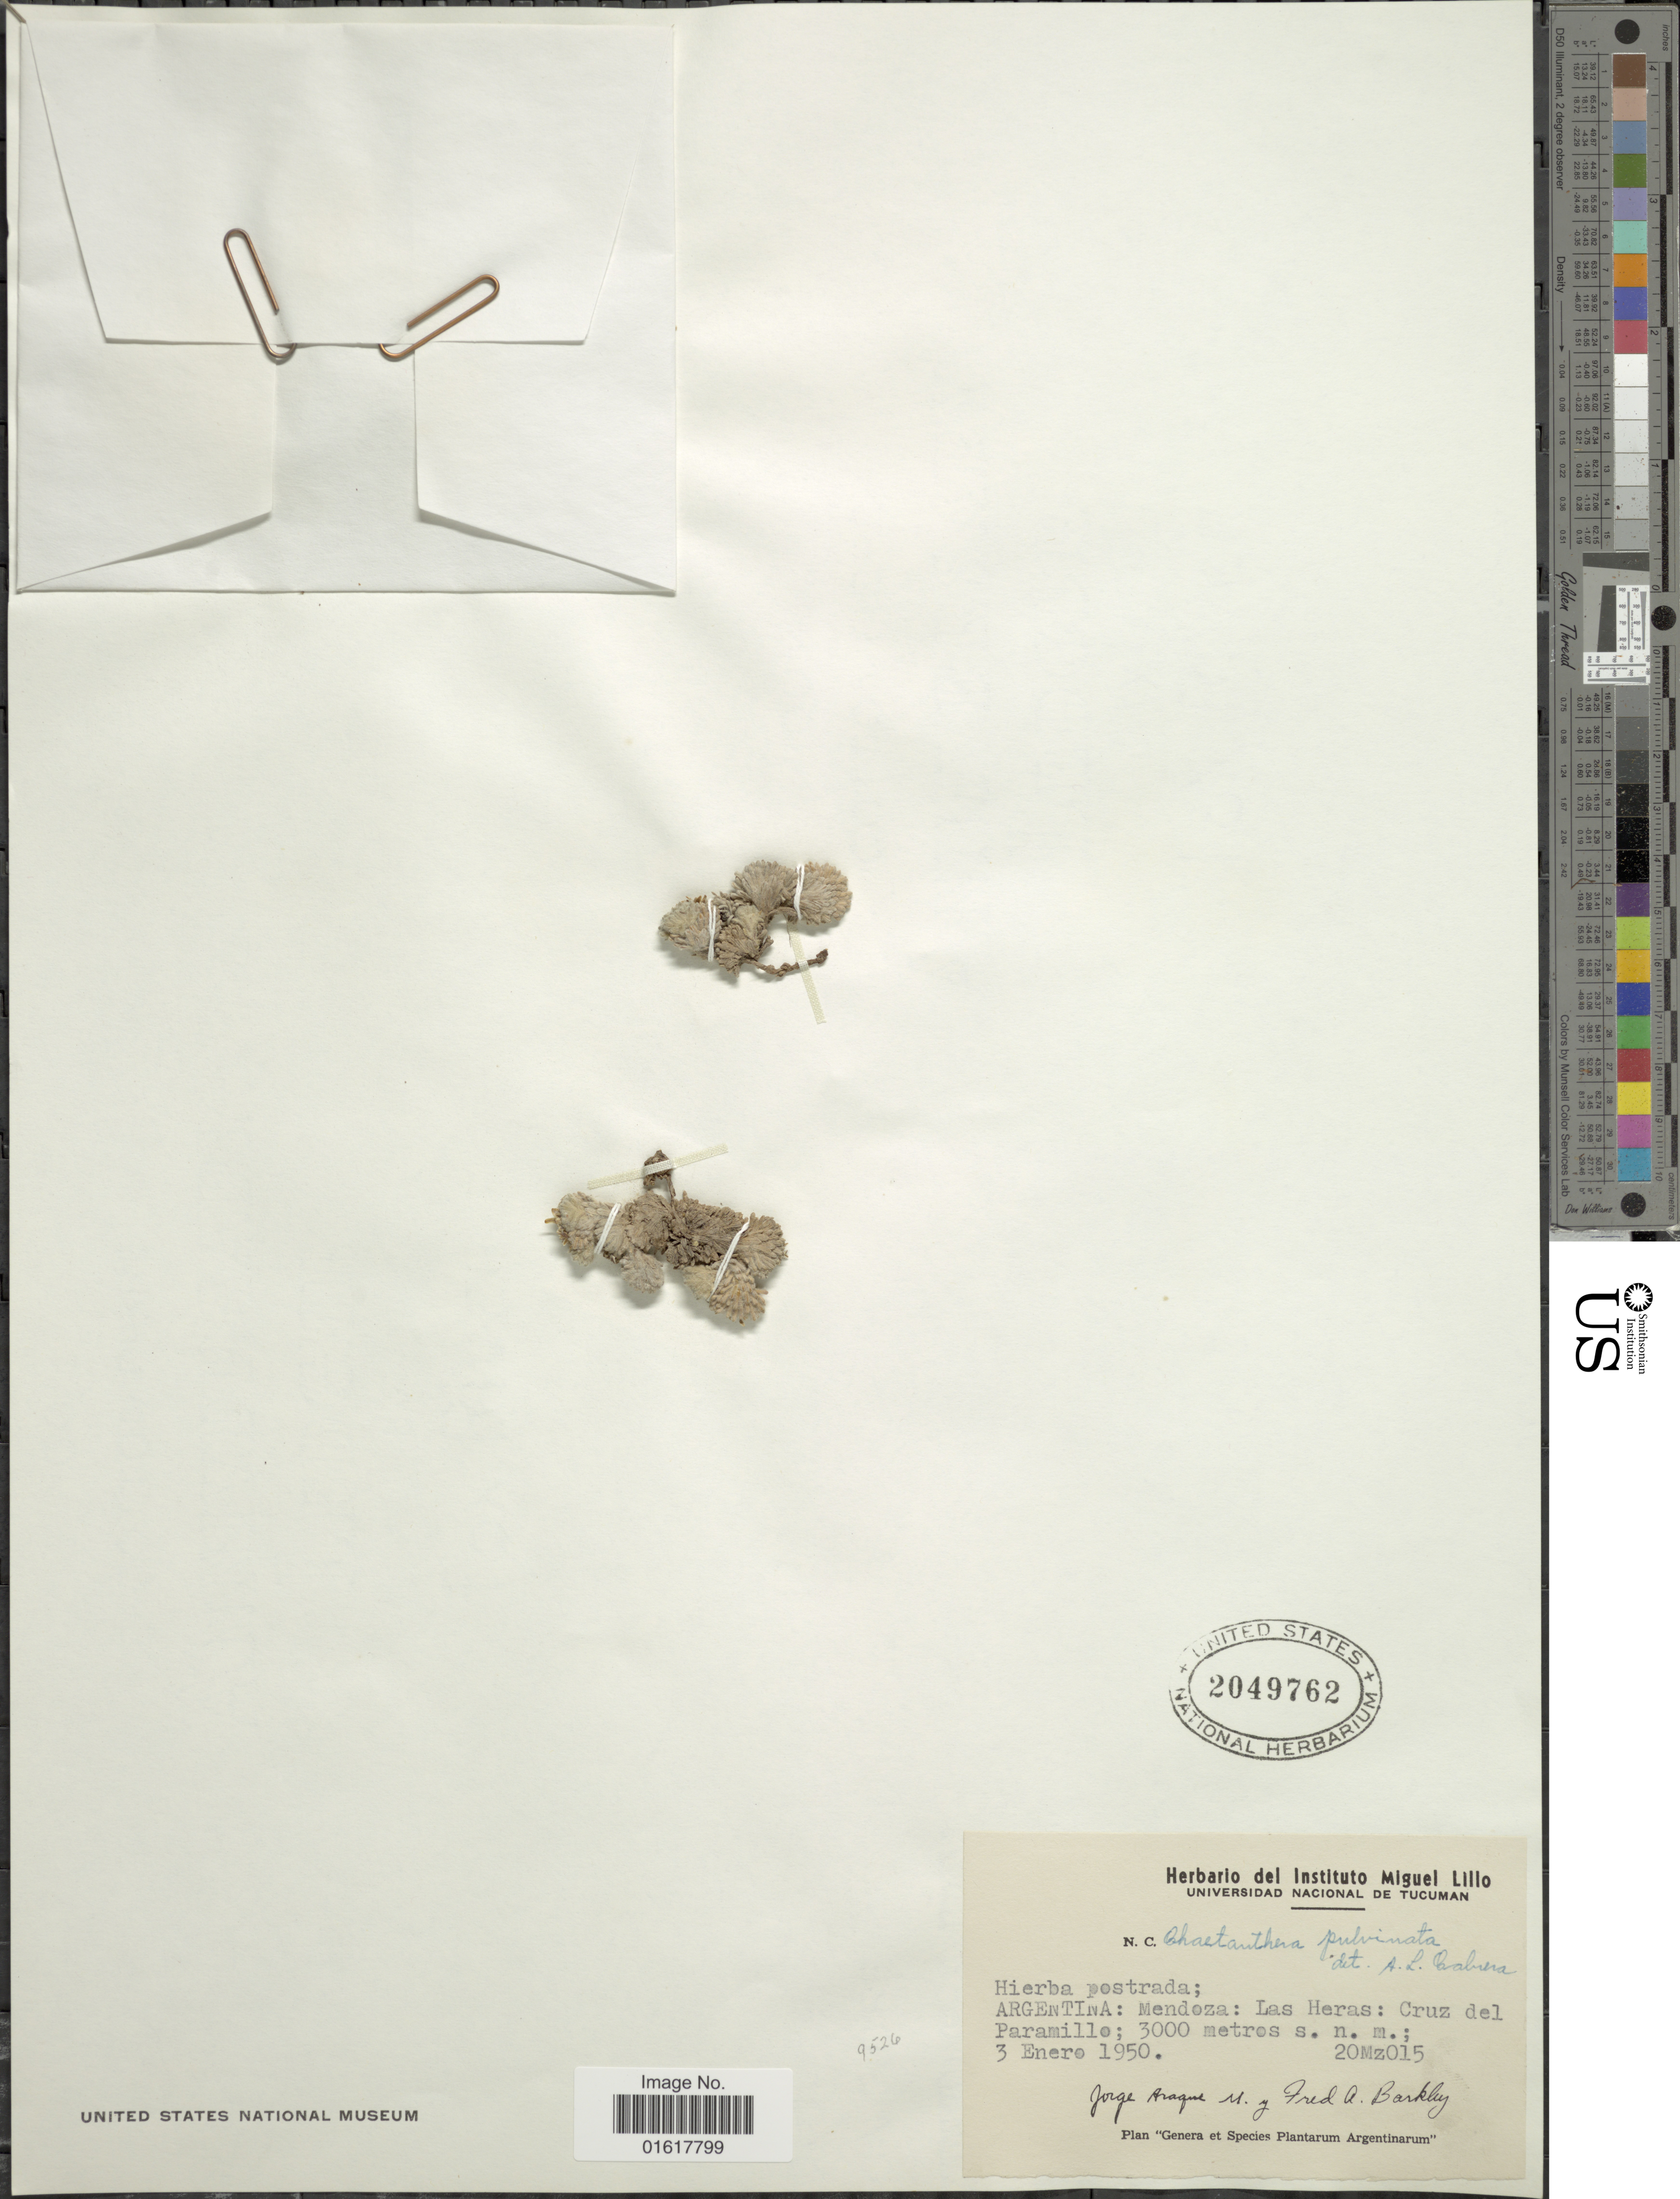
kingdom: Plantae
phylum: Tracheophyta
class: Magnoliopsida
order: Asterales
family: Asteraceae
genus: Chaetanthera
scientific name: Chaetanthera pulvinata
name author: (Phil.) Hauman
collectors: J. Araque Molina & F. A. Barkley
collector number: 20Mz015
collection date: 1950-01-03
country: Argentina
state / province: Mendoza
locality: Las Heras: Cruz del Paramillo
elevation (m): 3000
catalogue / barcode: US 2049762